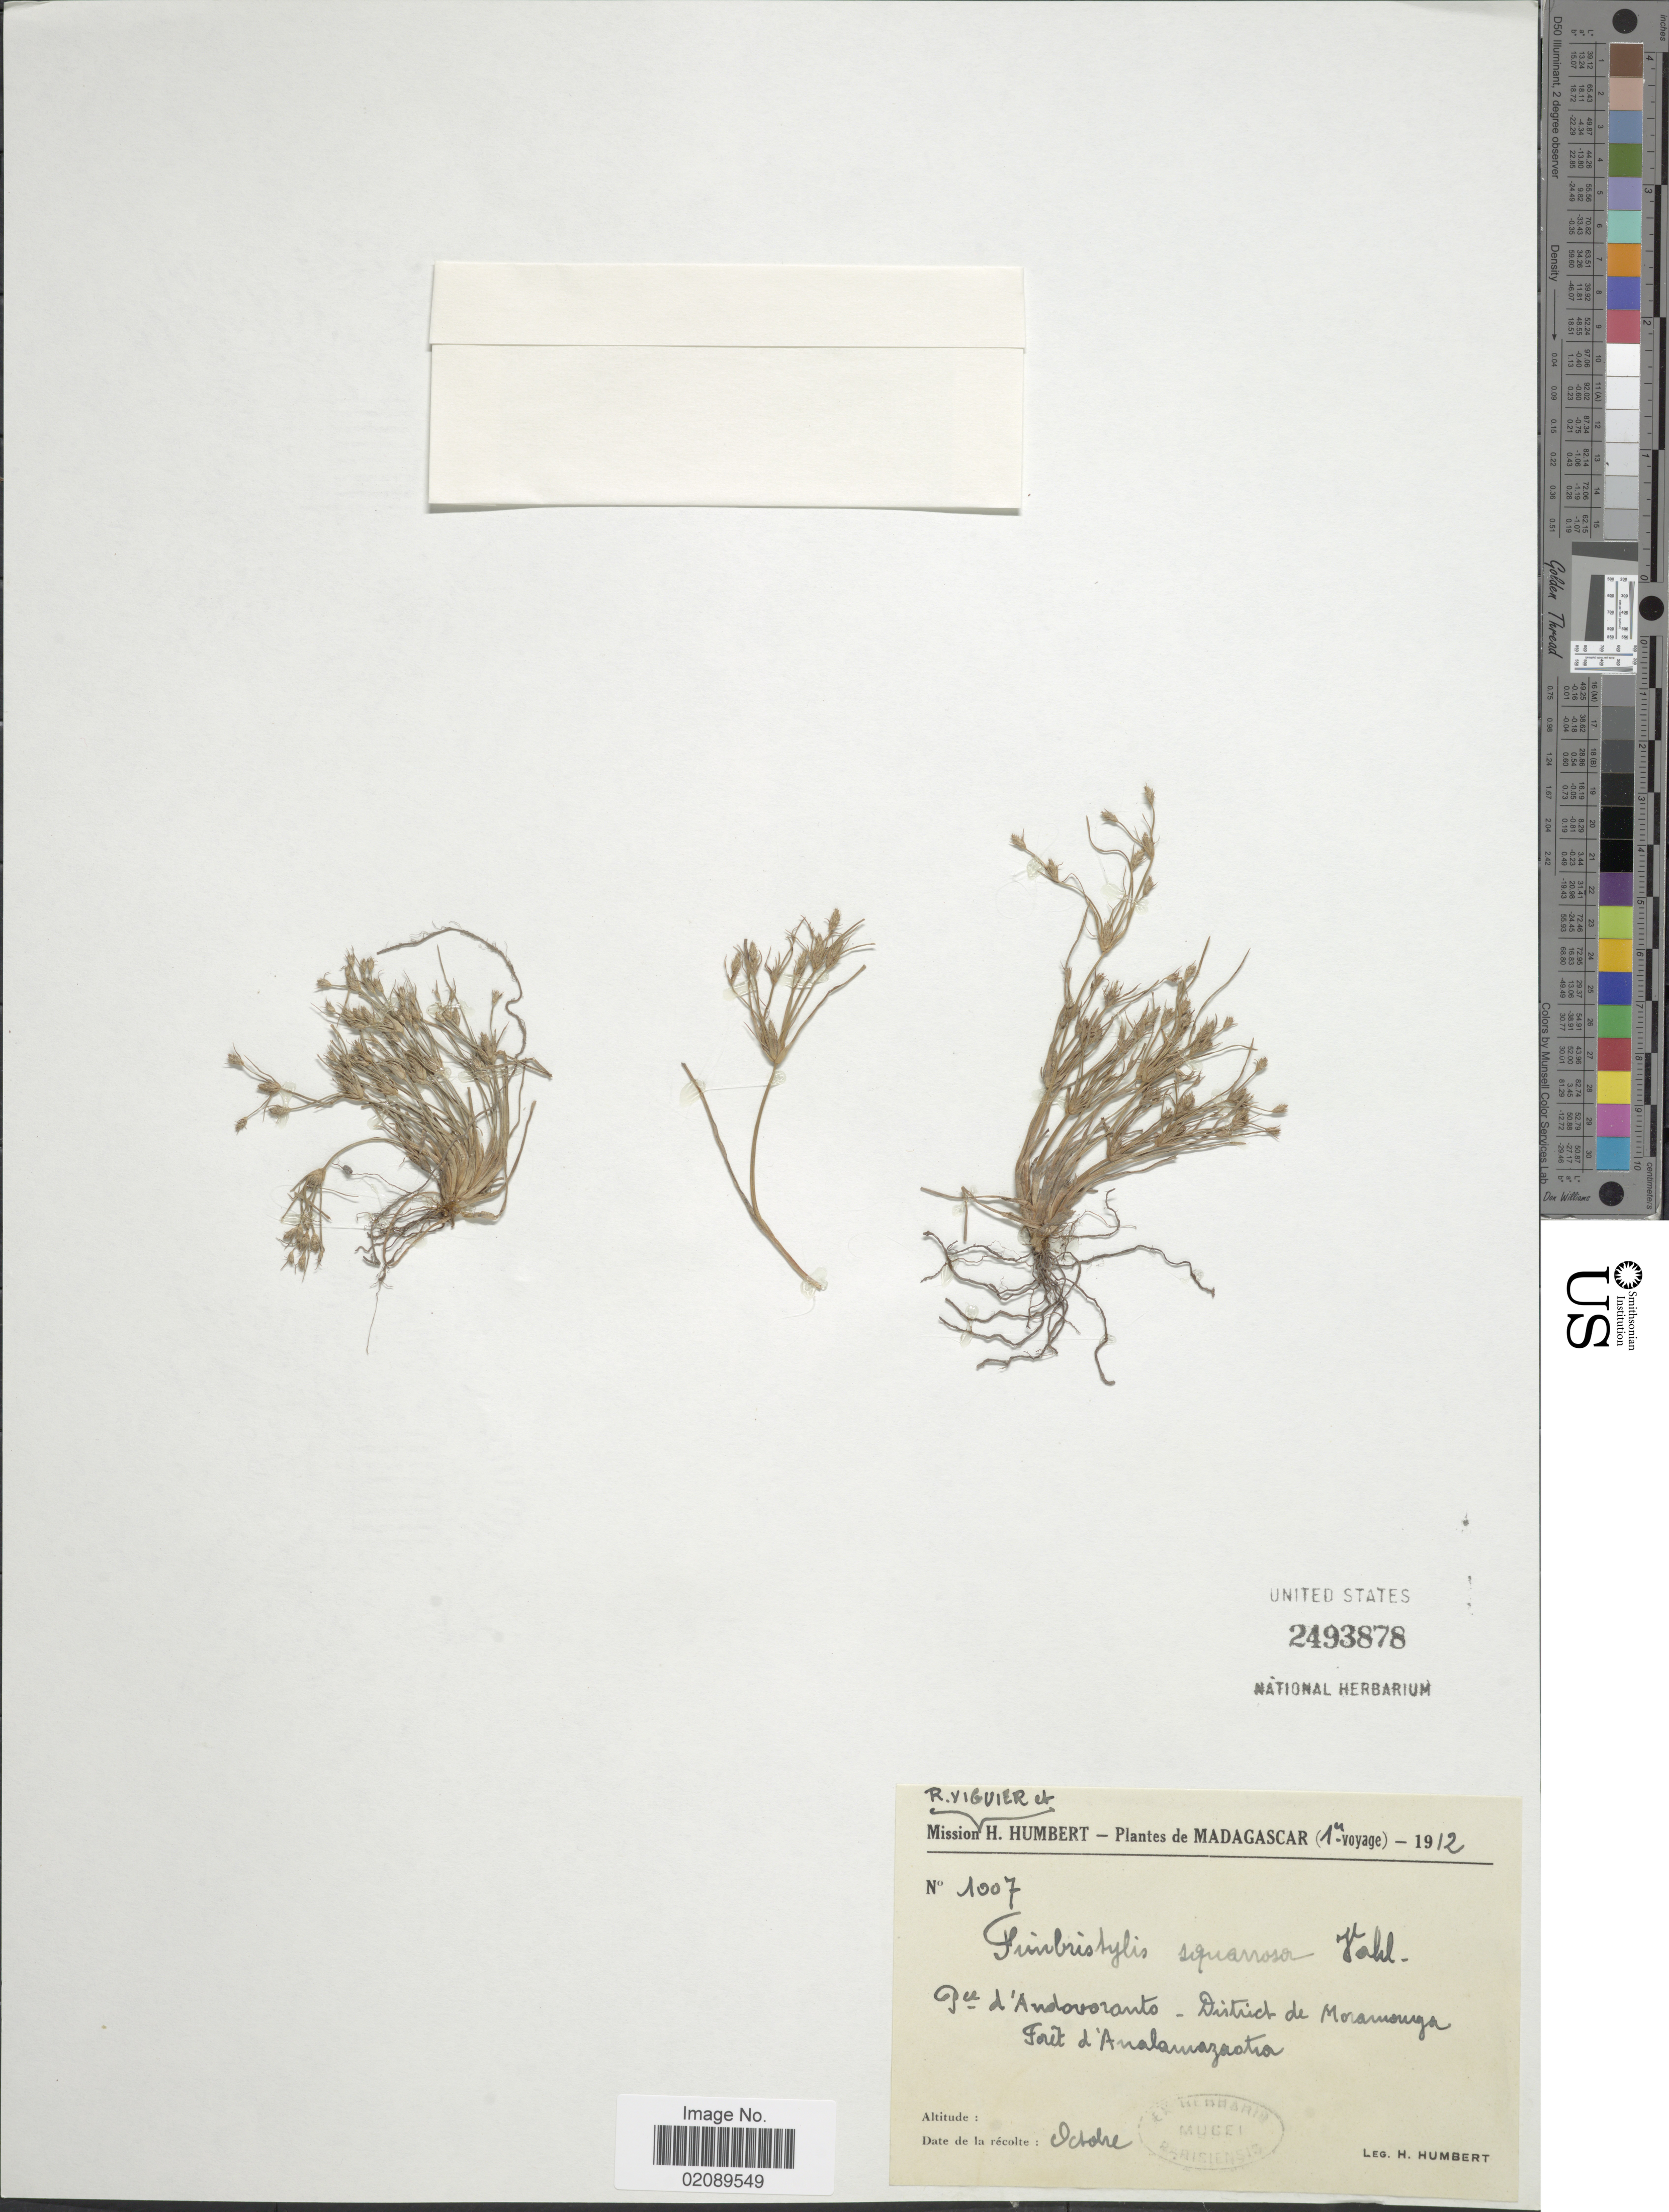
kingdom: Plantae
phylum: Tracheophyta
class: Liliopsida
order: Poales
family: Cyperaceae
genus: Fimbristylis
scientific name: Fimbristylis squarrosa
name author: Vahl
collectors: H. Humbert & R. Viguier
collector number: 1007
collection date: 1912-10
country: Madagascar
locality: Pce d'Andovoranto- District de Moramanga. Foret de Analamazoatra.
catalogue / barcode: US 2493878